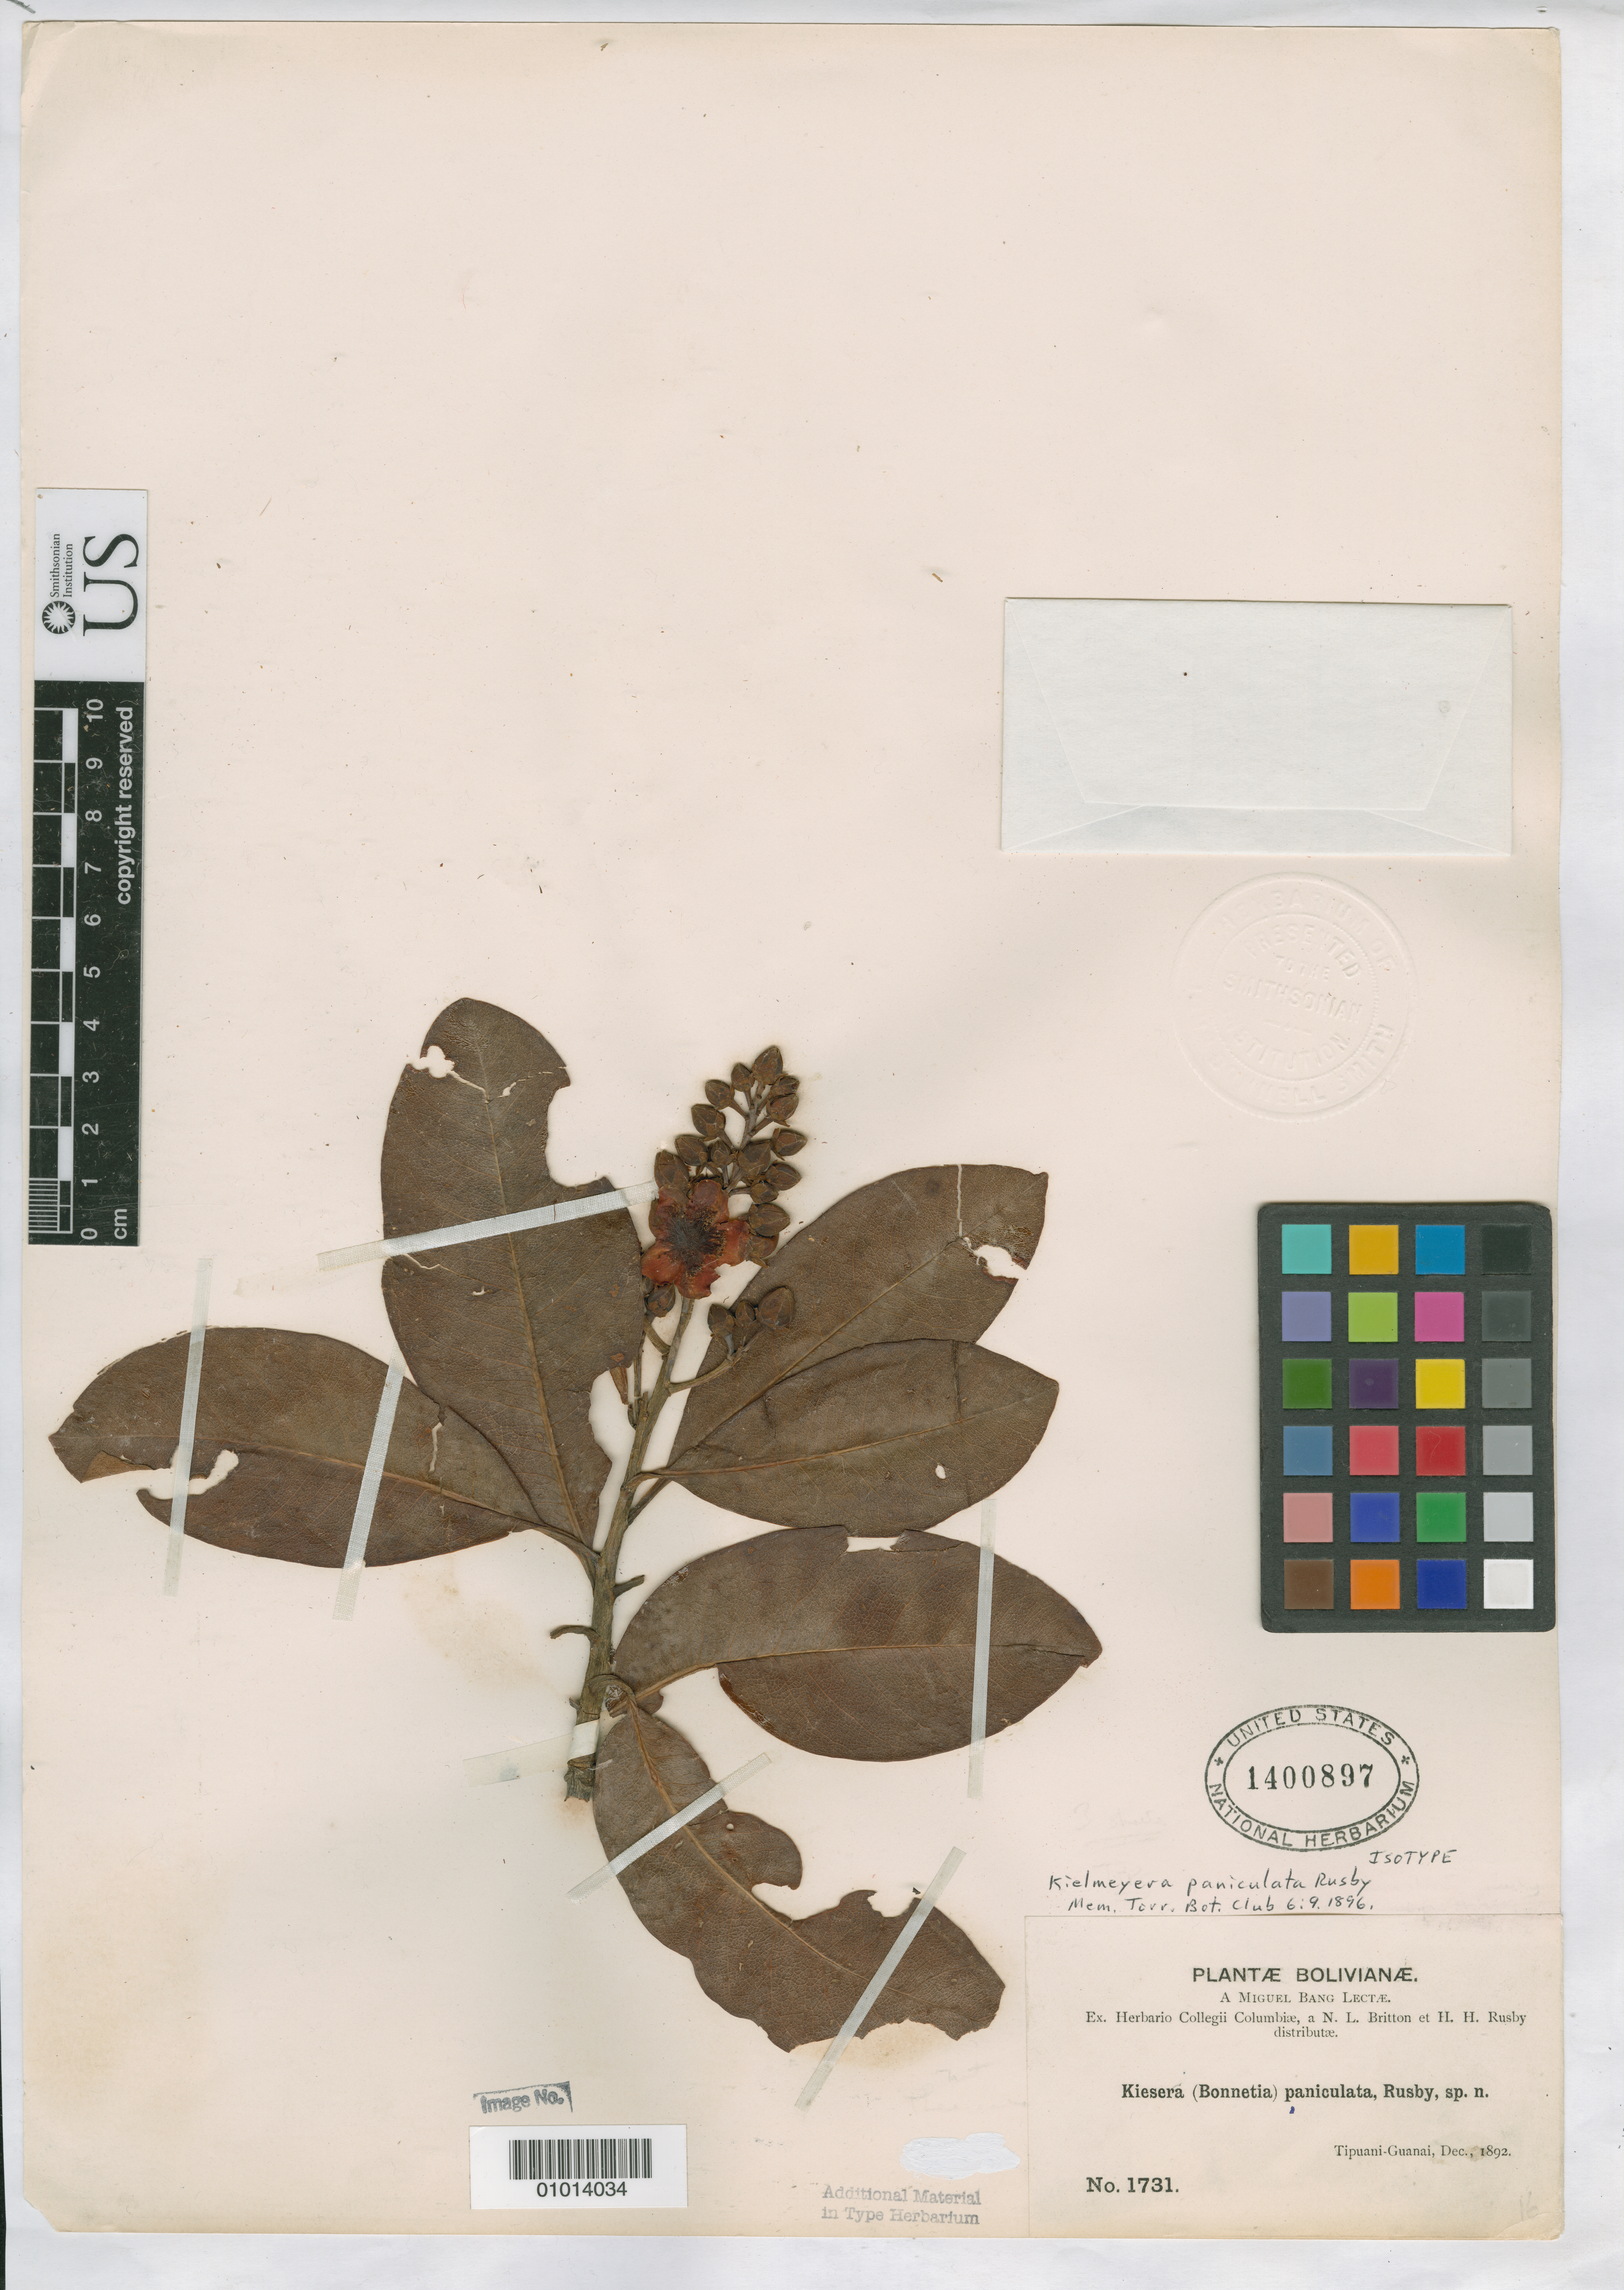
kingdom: Plantae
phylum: Tracheophyta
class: Magnoliopsida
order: Malpighiales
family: Calophyllaceae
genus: Kielmeyera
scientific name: Kielmeyera paniculata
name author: Rusby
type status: Isotype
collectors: M. Bang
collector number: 1731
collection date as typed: Dec 1892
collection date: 1892-12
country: Bolivia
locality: Tipuani-Guanai.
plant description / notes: Specimen ex John Donnell Smith herbarium.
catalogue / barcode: US 1400897